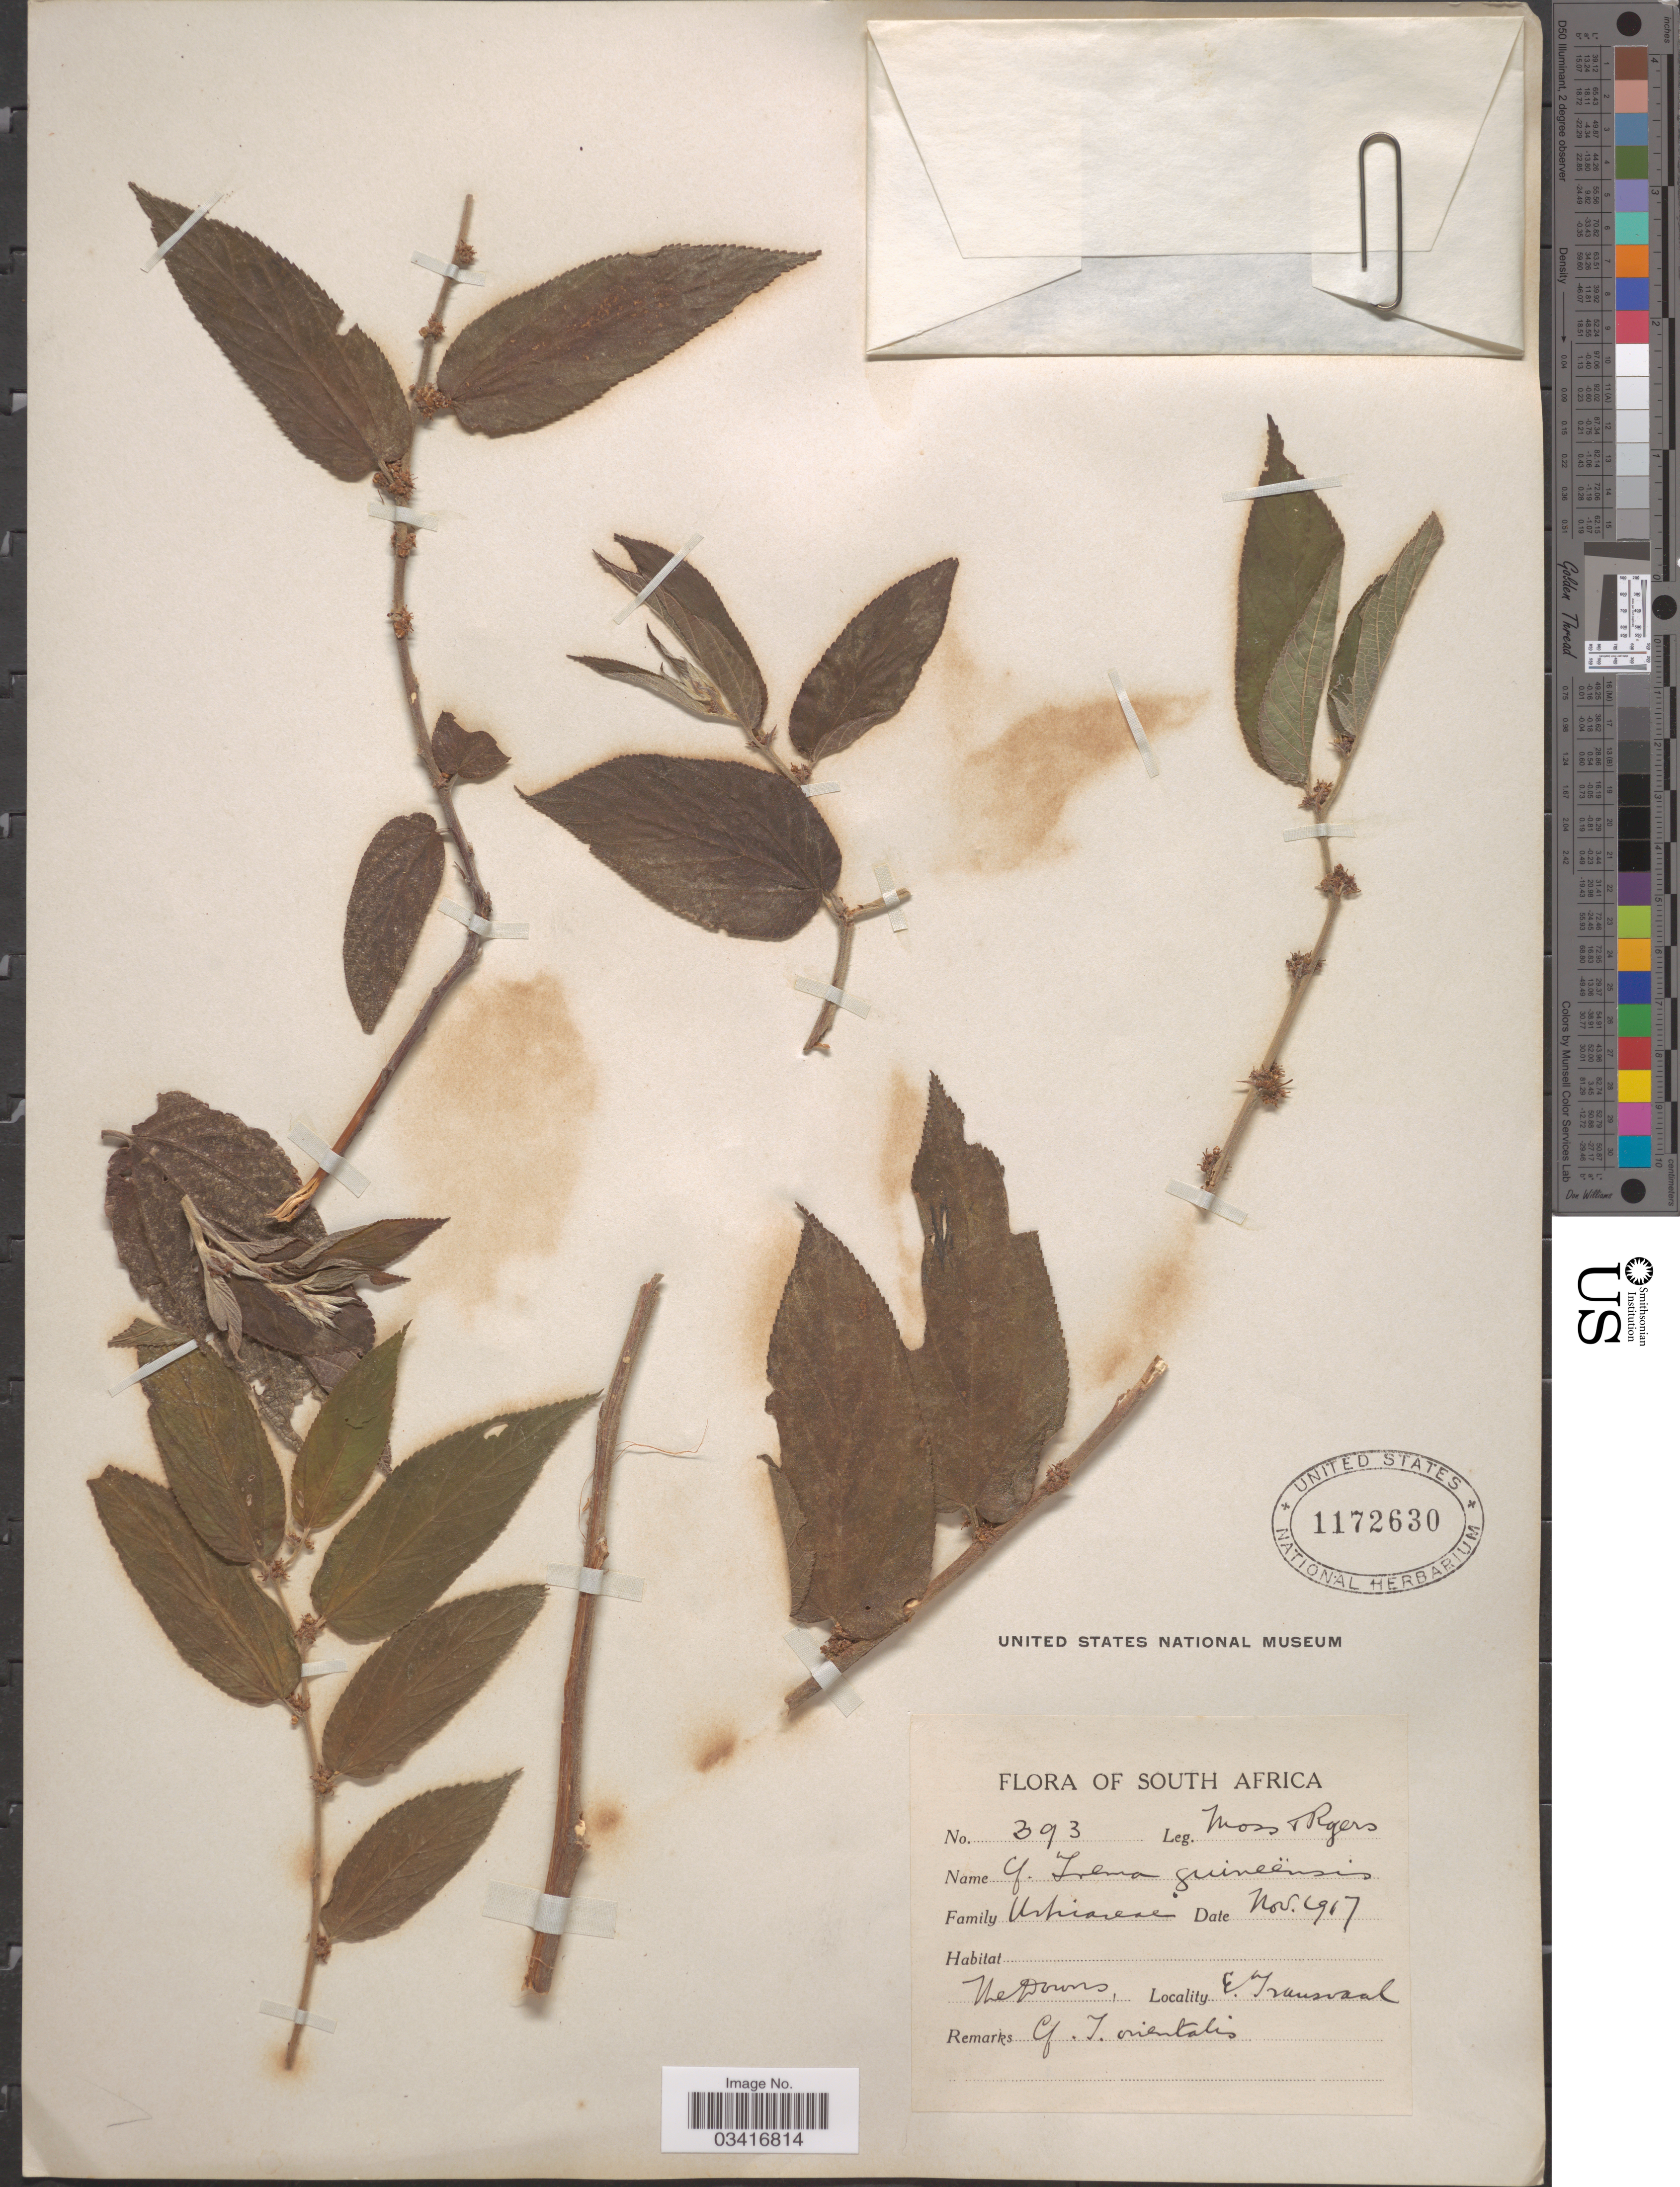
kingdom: Plantae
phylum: Tracheophyta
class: Magnoliopsida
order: Rosales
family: Cannabaceae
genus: Trema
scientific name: Trema guineense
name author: (Schumach. & Thonn.) Ficalho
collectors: M. Rogers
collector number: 393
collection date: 1917-11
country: South Africa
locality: The Downs. E. Transvaal.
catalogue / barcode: US 1172630